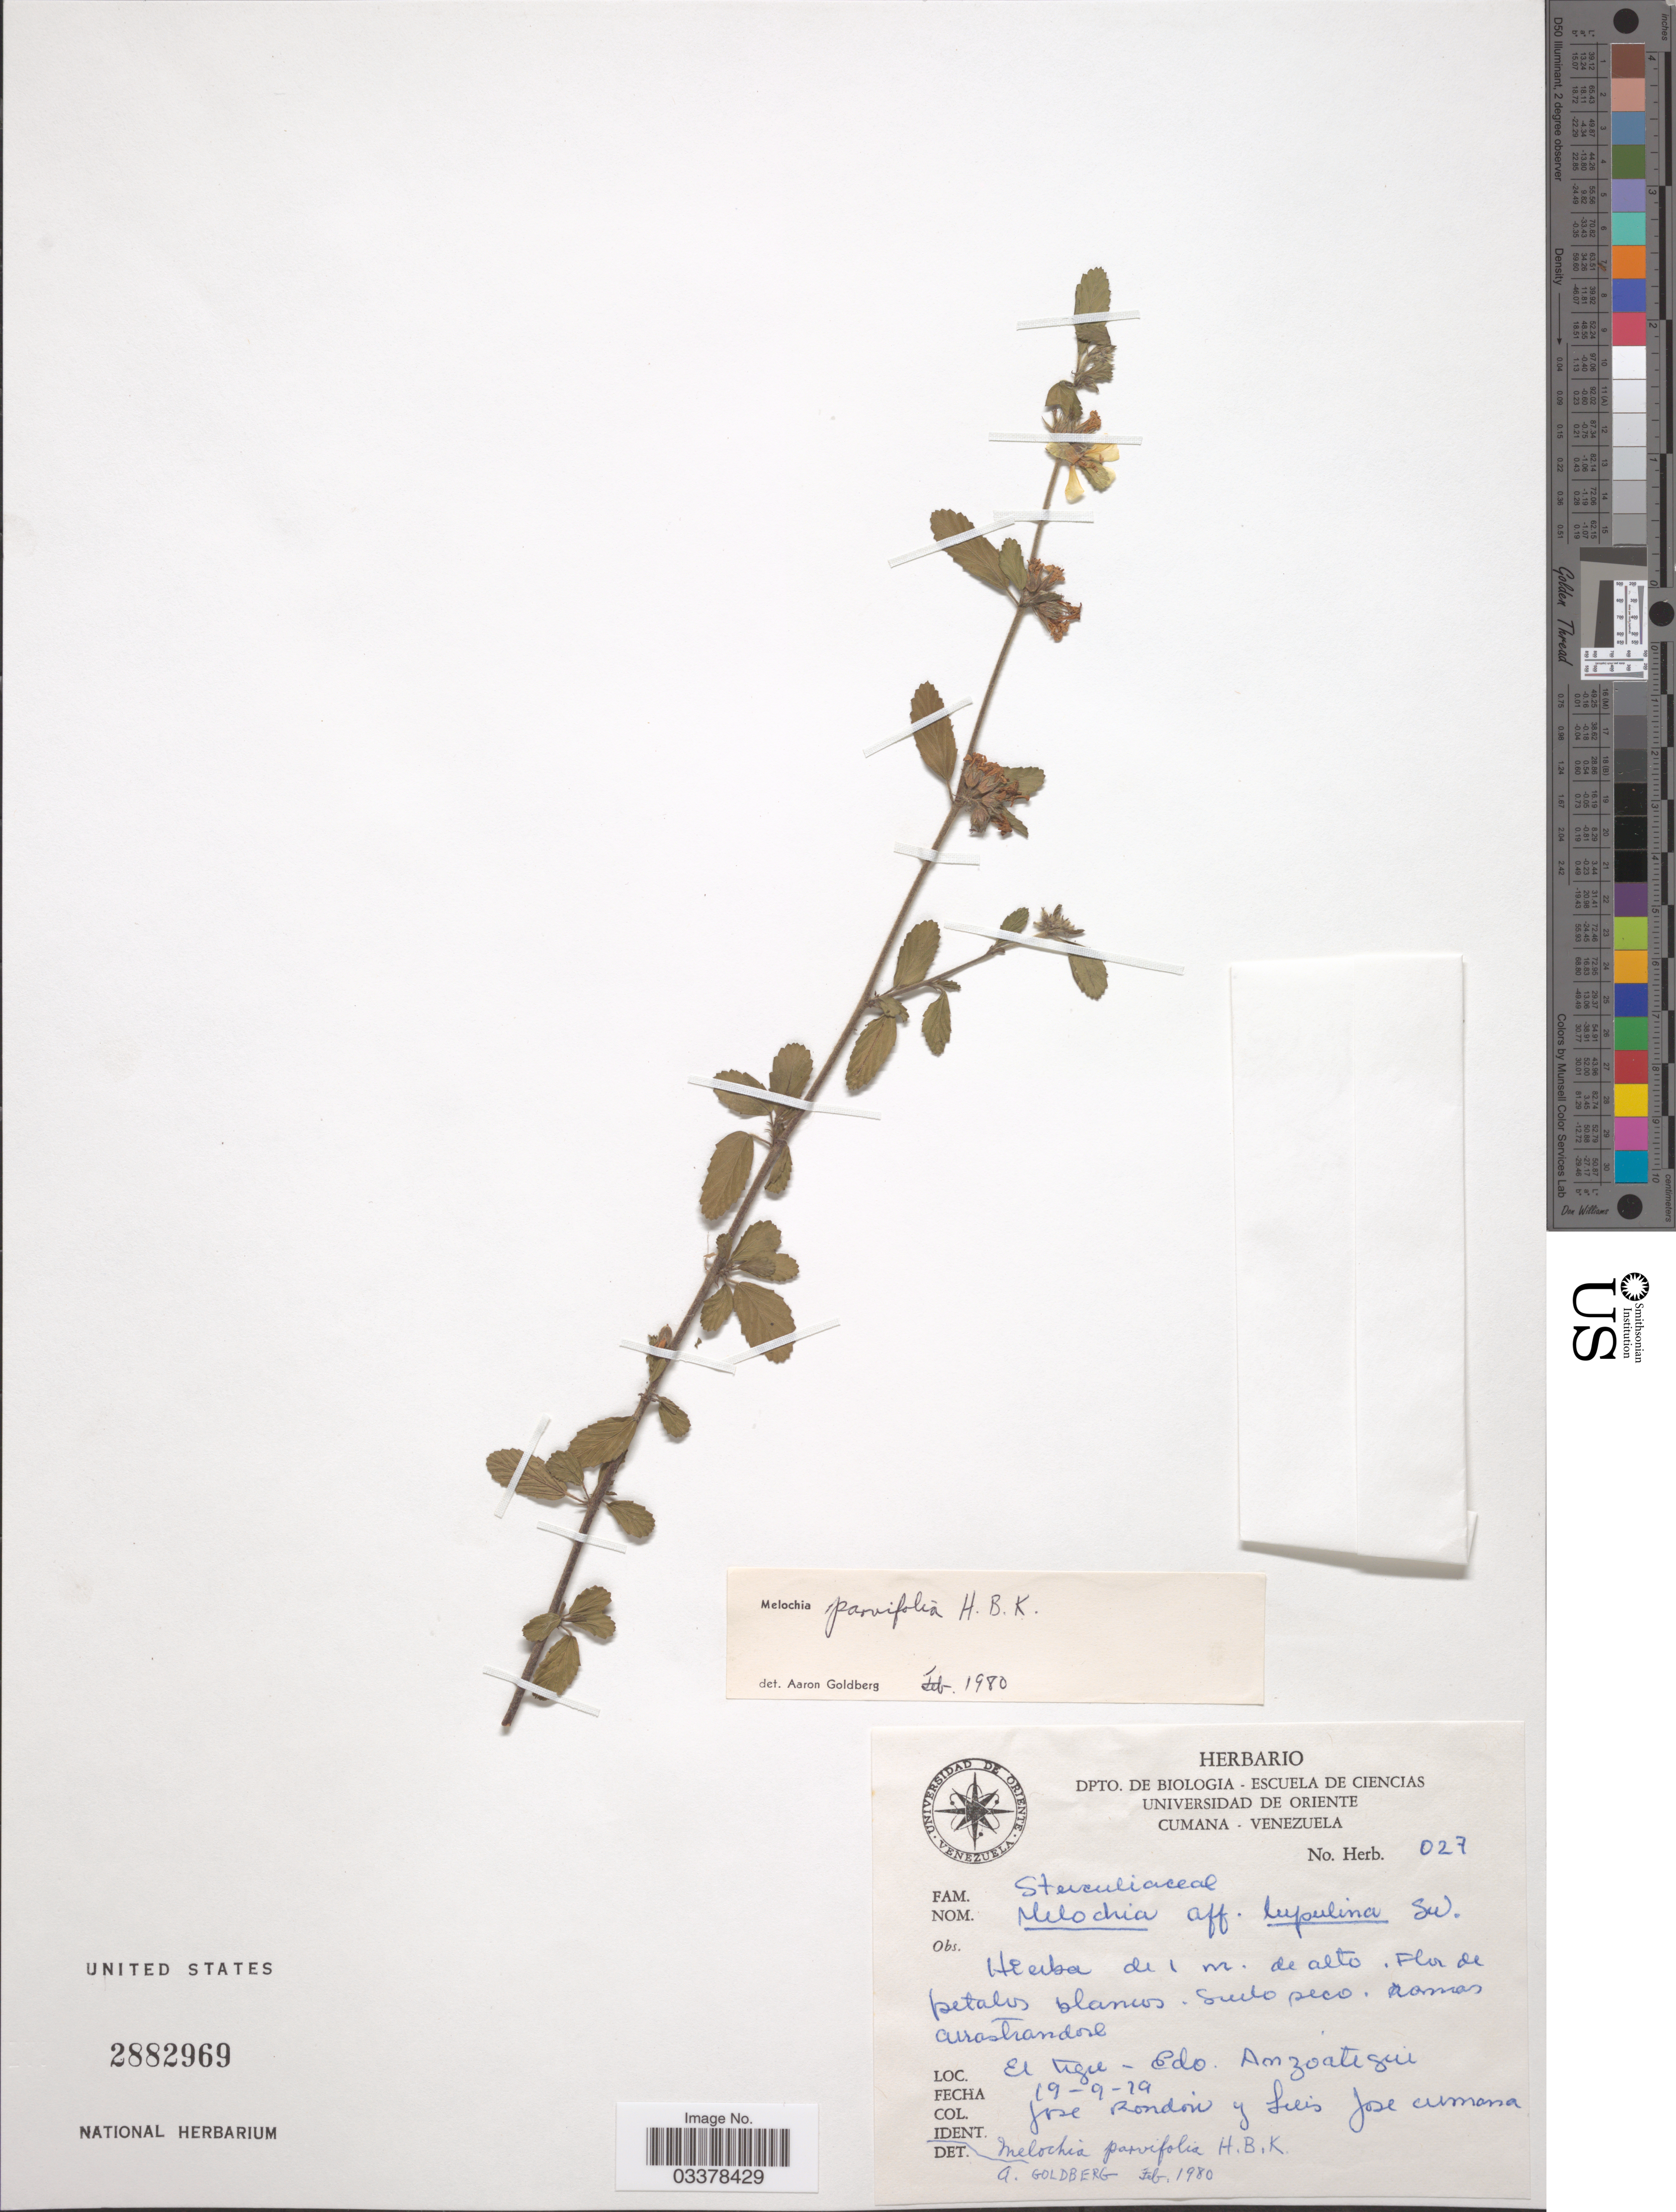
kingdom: Plantae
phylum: Tracheophyta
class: Magnoliopsida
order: Malvales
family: Malvaceae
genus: Melochia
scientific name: Melochia parvifolia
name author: Kunth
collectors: J. Rodin & L. Cumana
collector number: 027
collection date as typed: Transcribed d/m/y: 19/9/29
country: Venezuela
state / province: Anzoategui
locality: El Tigre.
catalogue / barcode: US 2882969